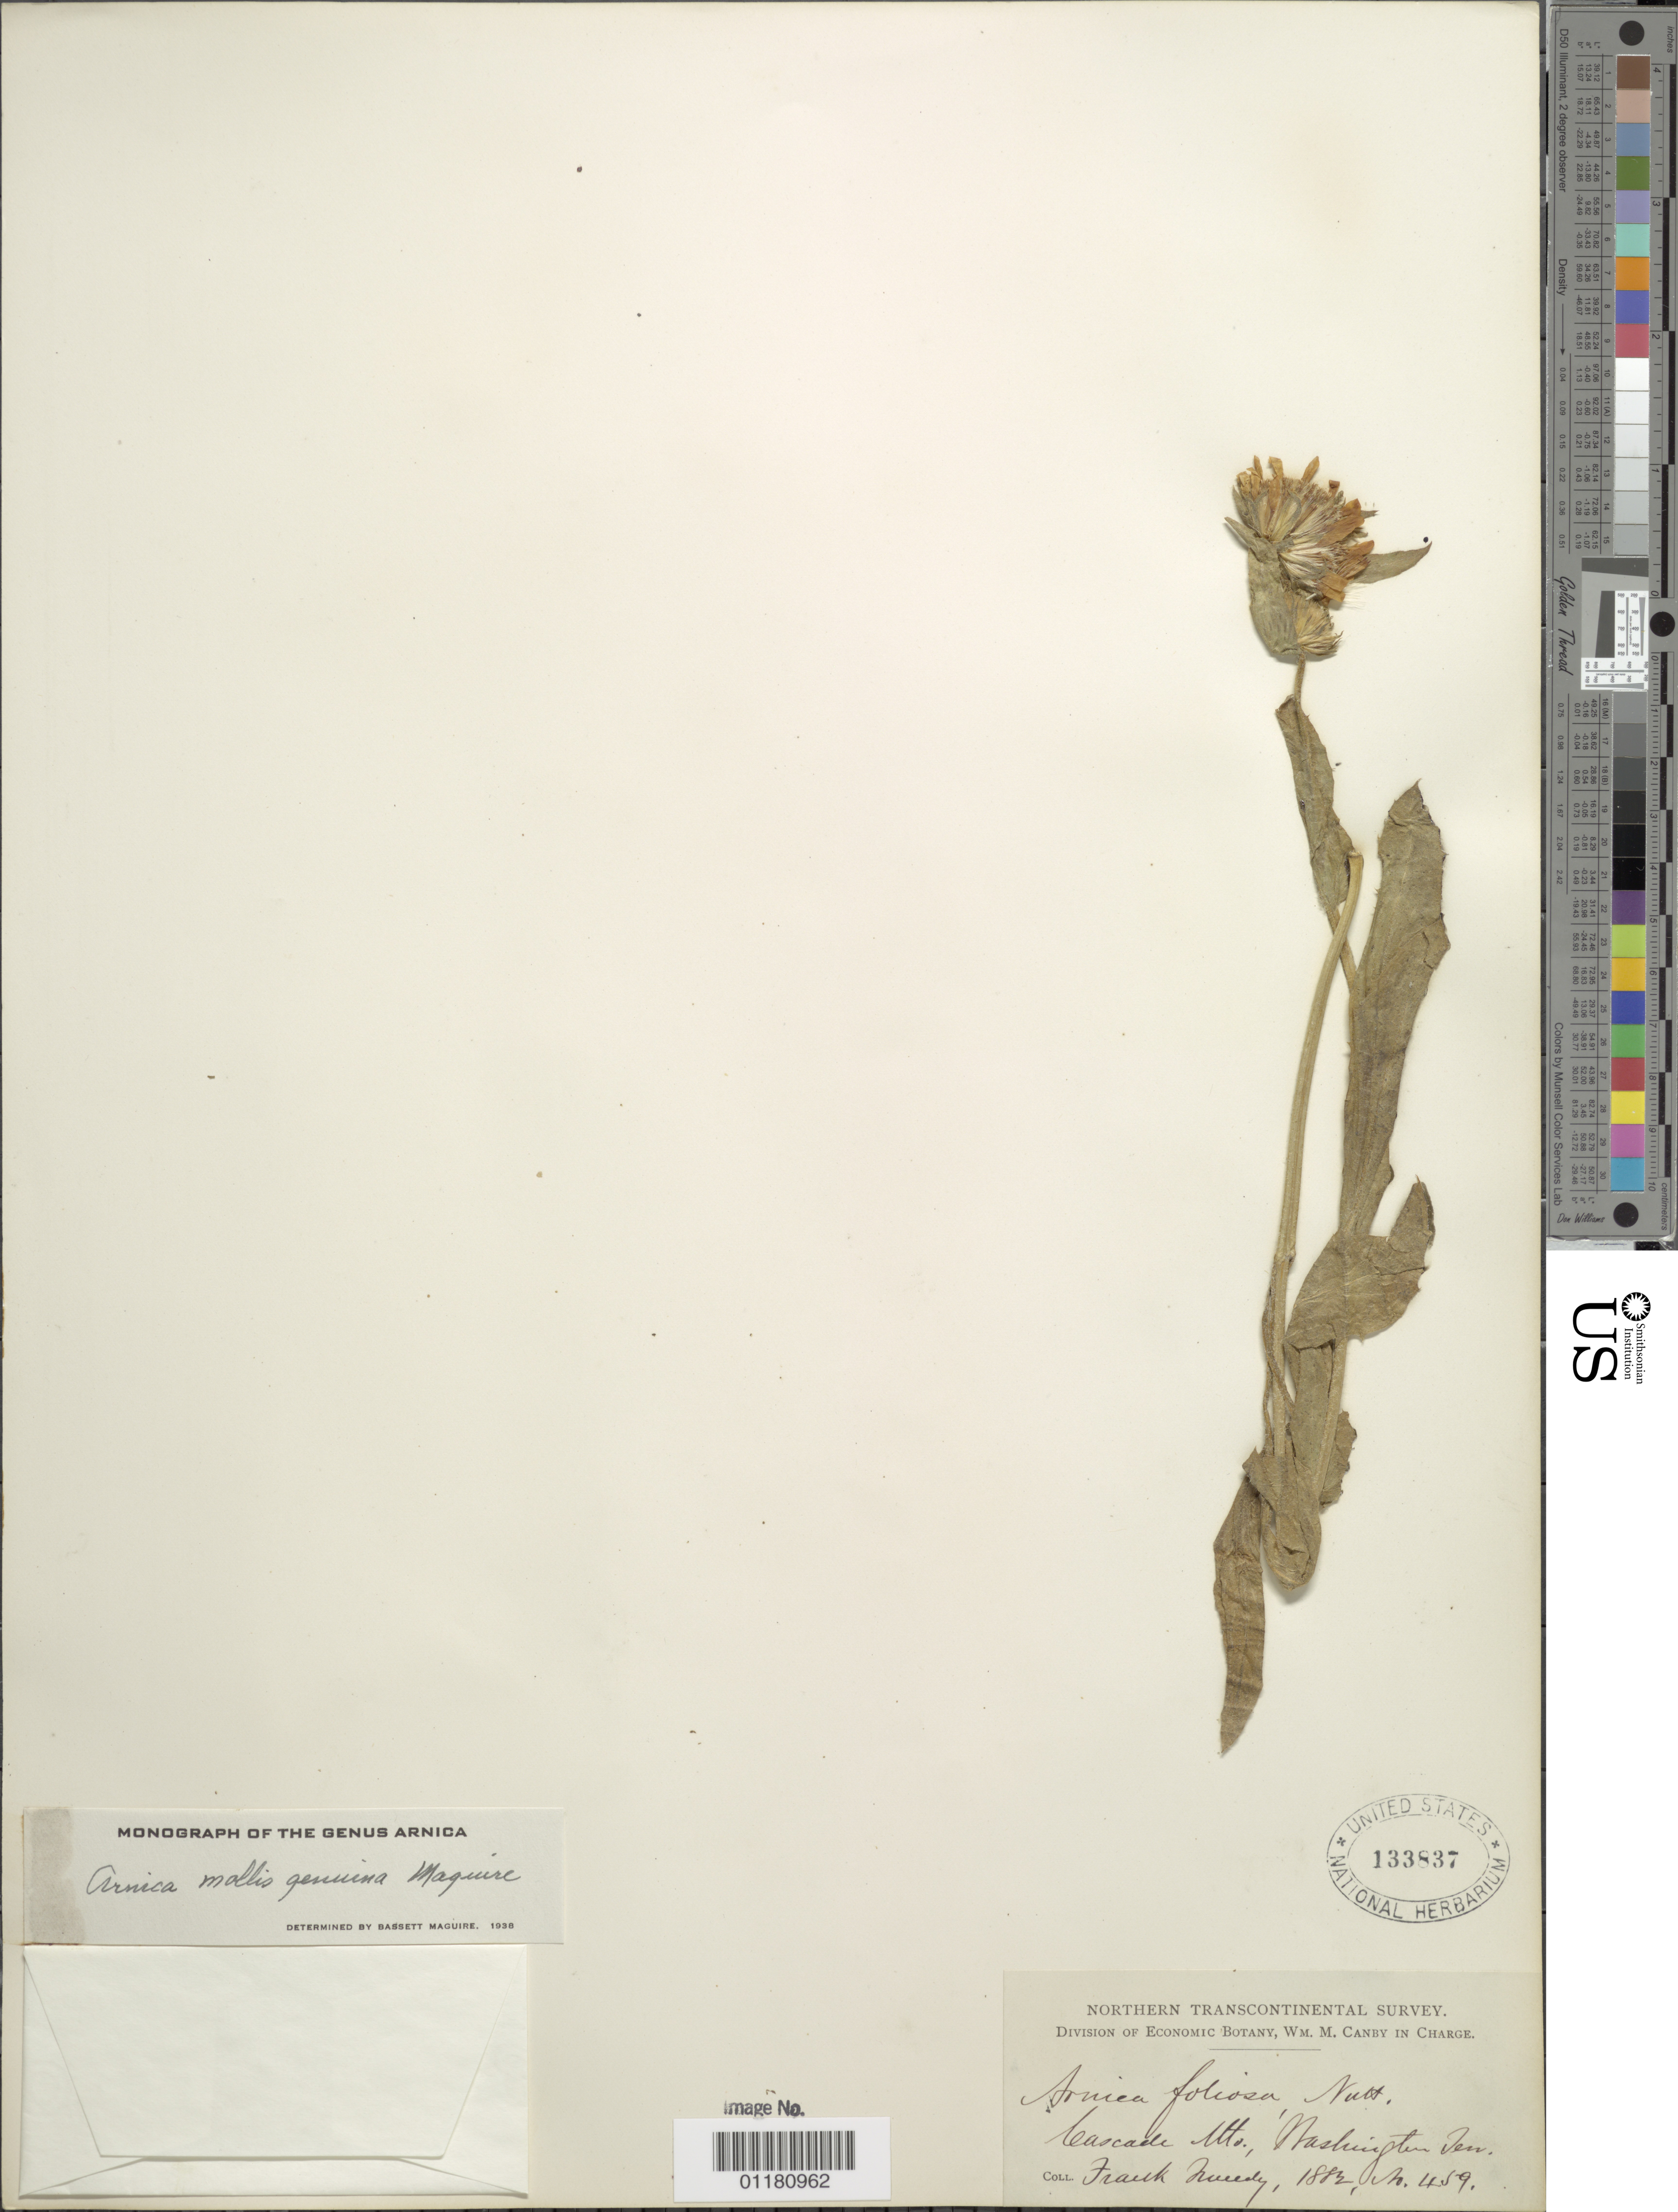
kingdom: Plantae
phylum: Tracheophyta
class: Magnoliopsida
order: Asterales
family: Asteraceae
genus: Arnica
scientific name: Arnica mollis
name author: Hook.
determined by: Maguire, Bassett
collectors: F. Tweedy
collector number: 459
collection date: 1882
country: United States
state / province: Washington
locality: Cascade Mtns., Washington Territory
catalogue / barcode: US 133837